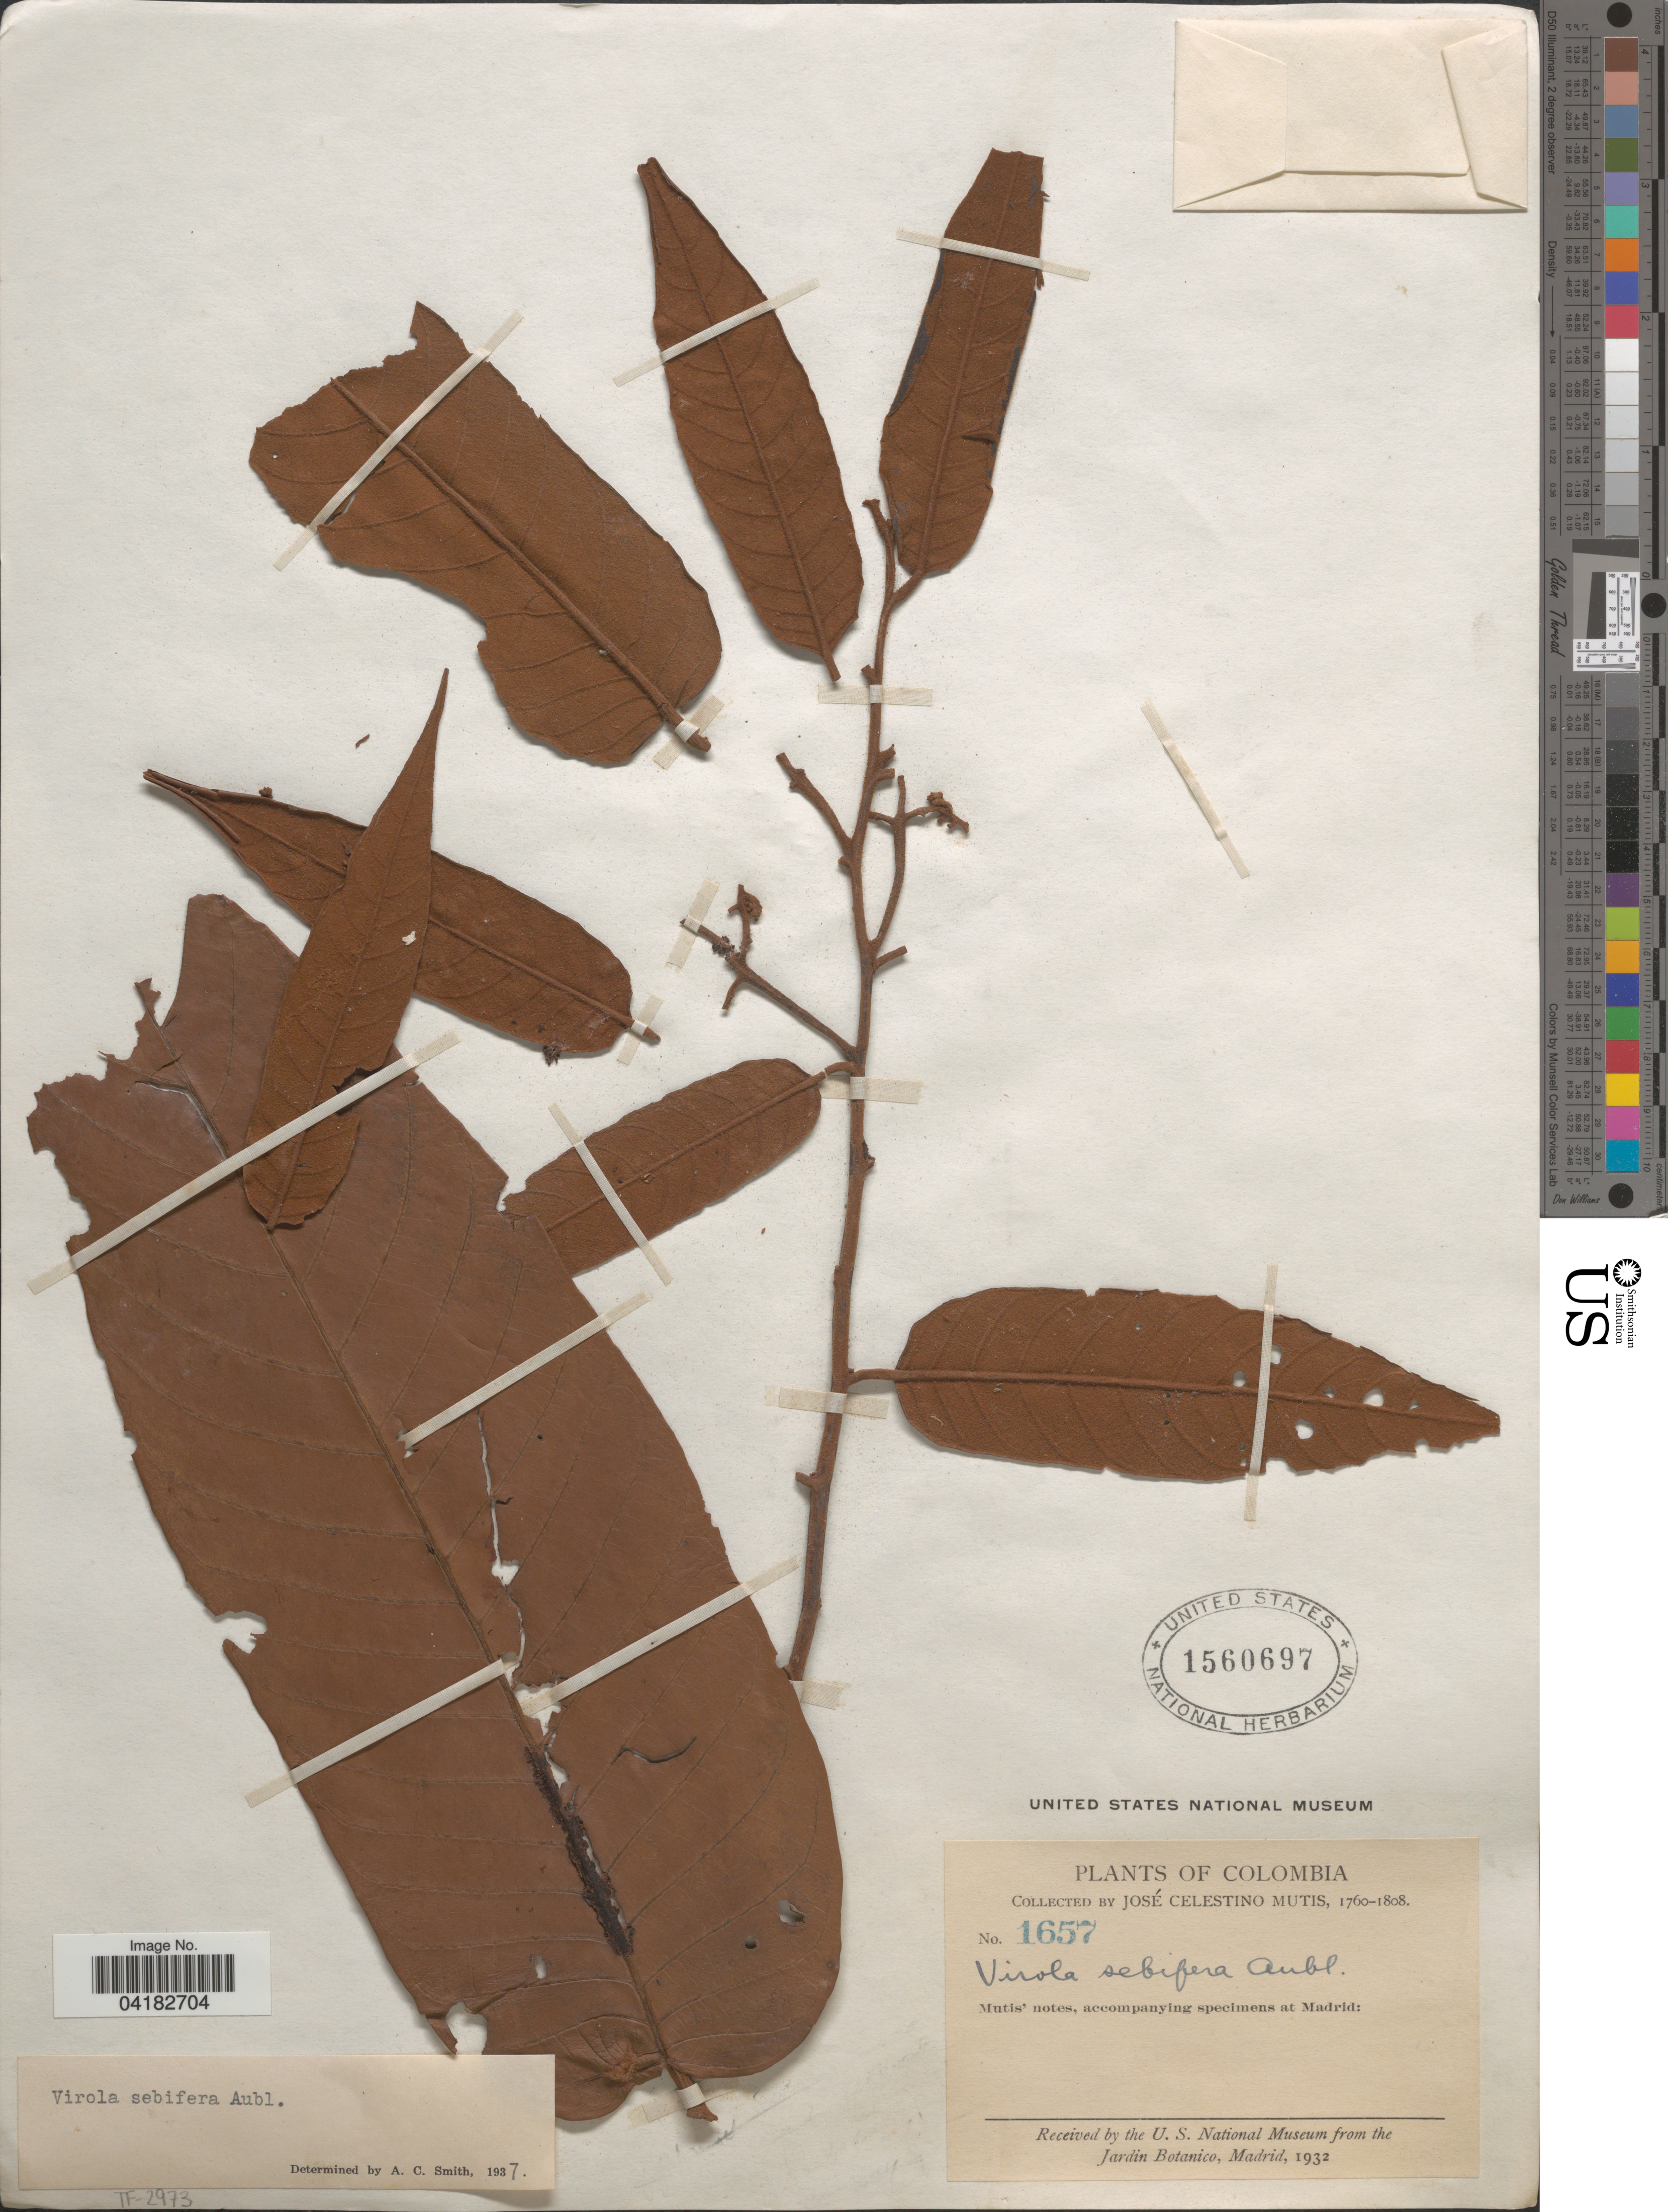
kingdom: Plantae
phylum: Tracheophyta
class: Magnoliopsida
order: Magnoliales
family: Myristicaceae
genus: Virola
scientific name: Virola sebifera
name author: Aubl.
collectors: J. C. B. Mutis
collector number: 1657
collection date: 1760/1808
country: Colombia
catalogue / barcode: US 1560697